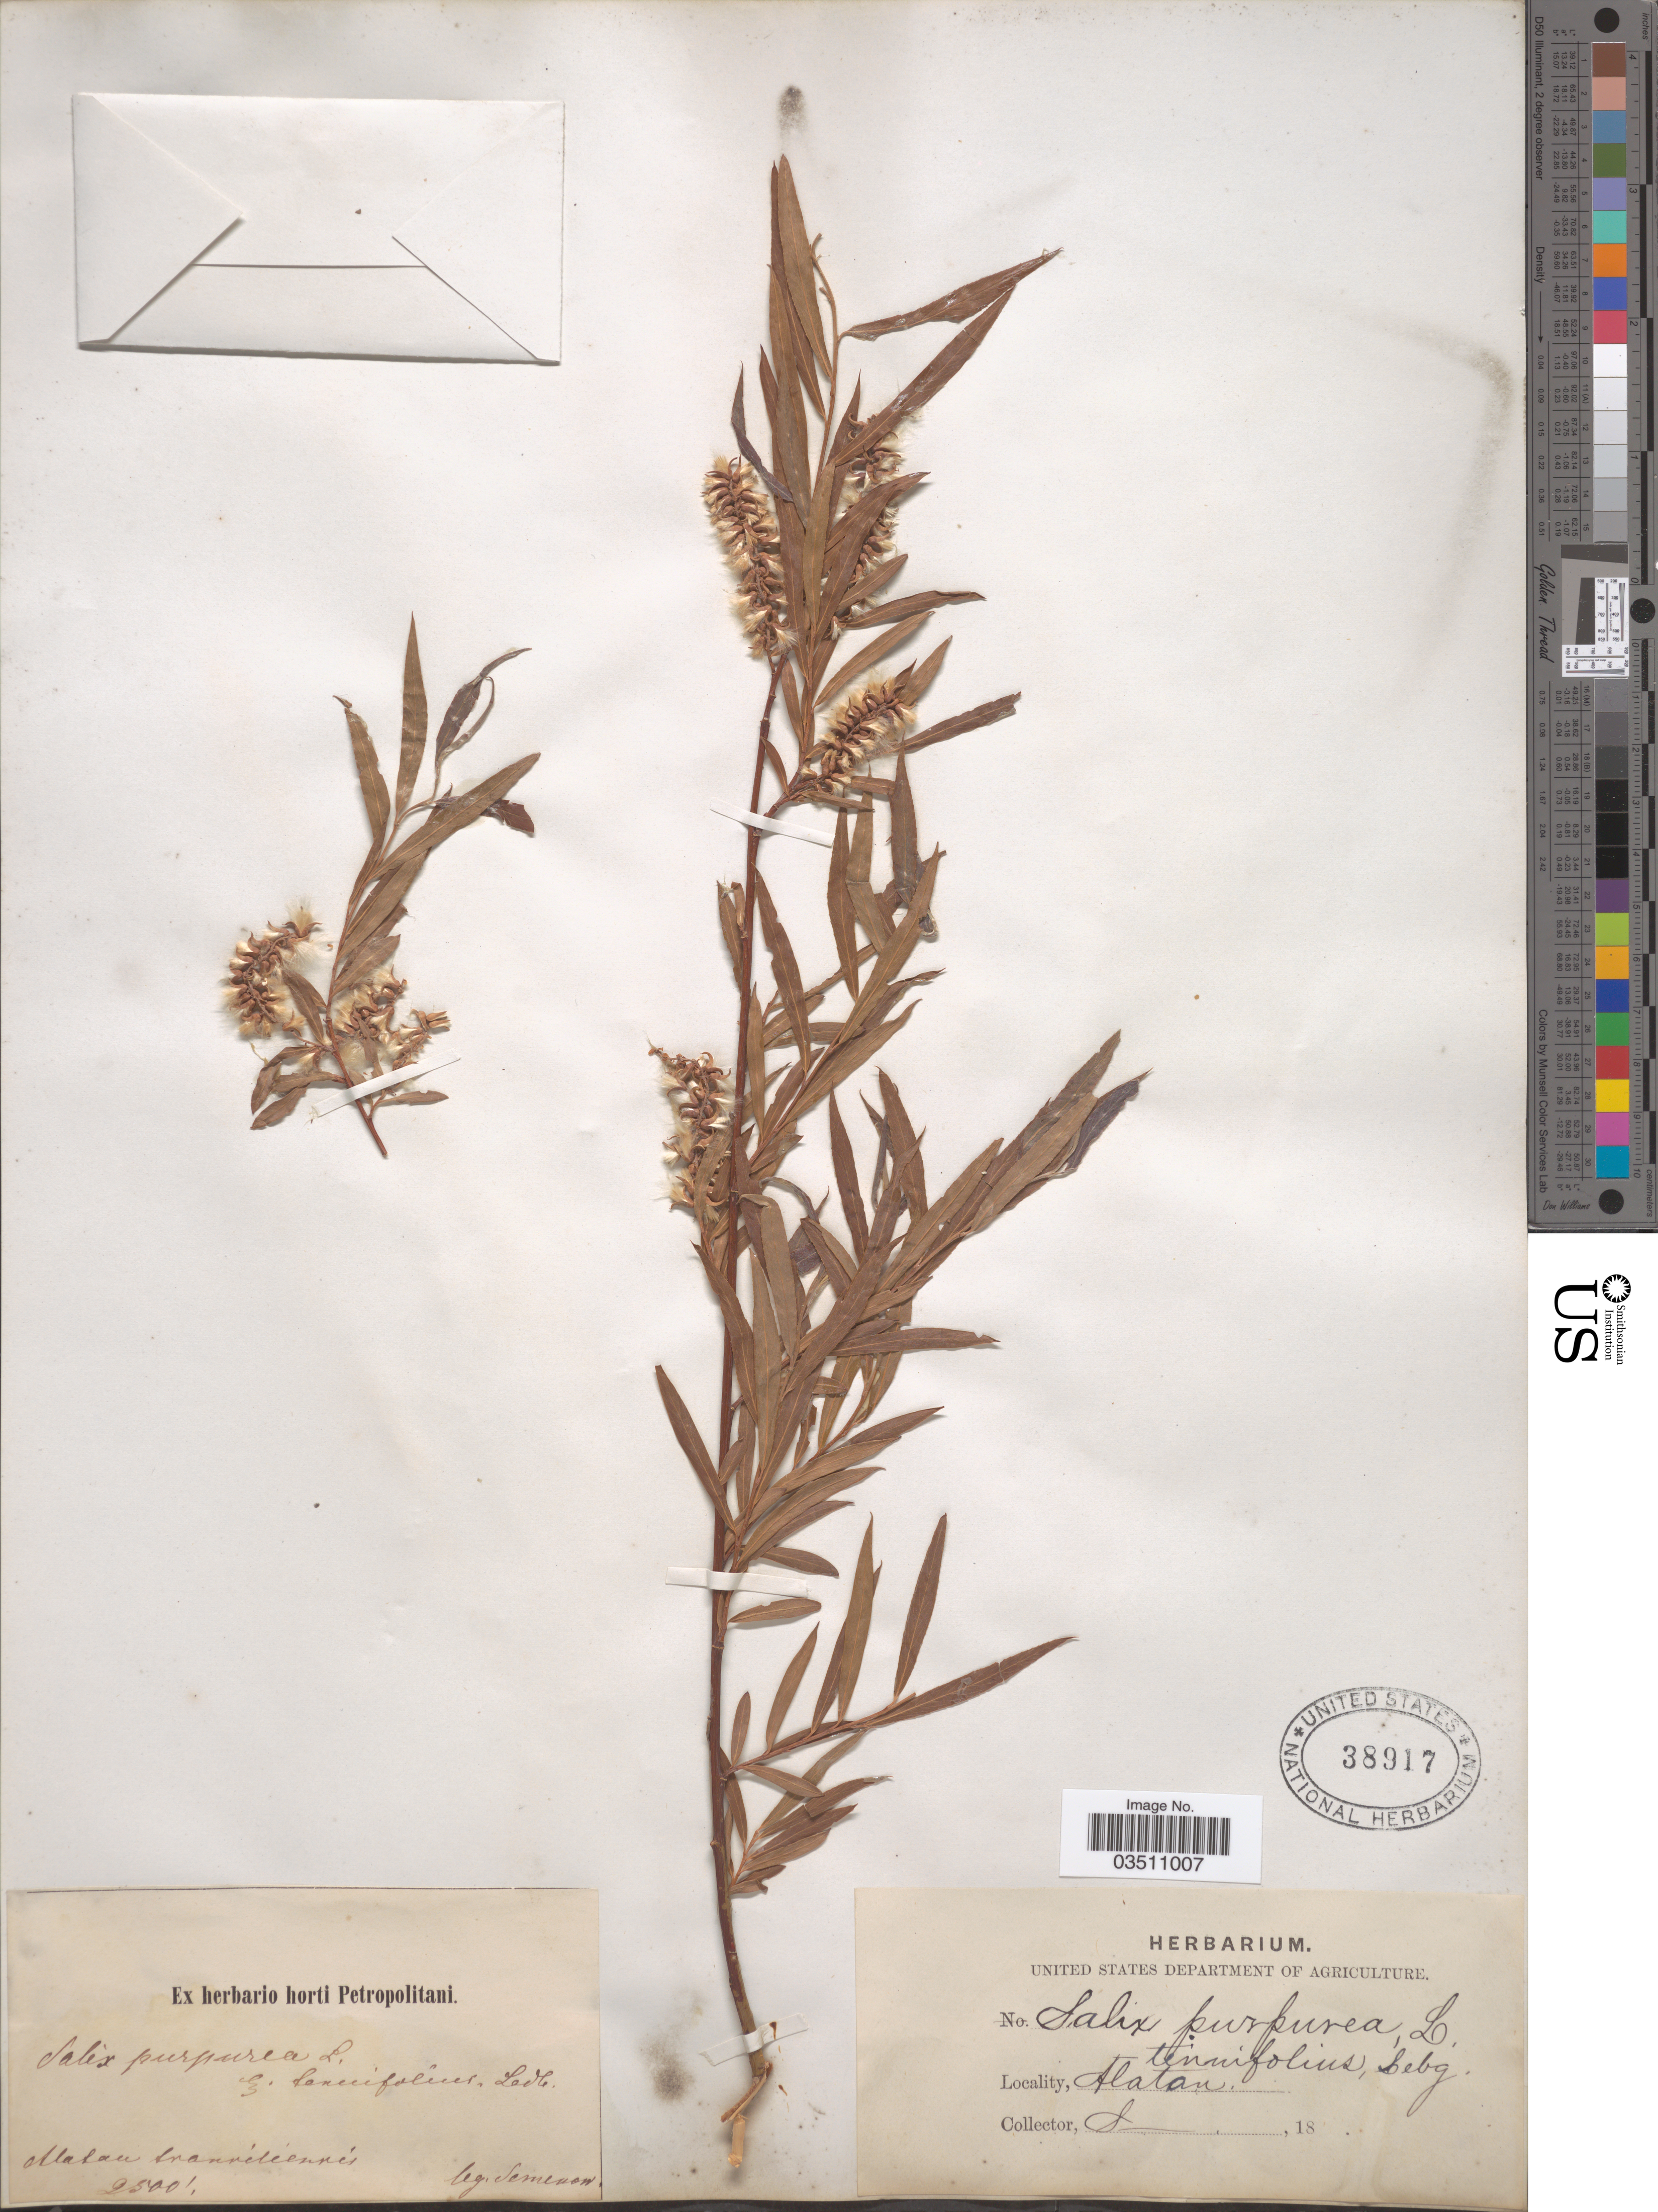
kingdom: Plantae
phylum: Tracheophyta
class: Magnoliopsida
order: Malpighiales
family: Salicaceae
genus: Salix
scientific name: Salix purpurea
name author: L.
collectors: -- Semenov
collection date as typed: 18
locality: Alatau trannitiennes [interpreted].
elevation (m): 2896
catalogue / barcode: US 38917